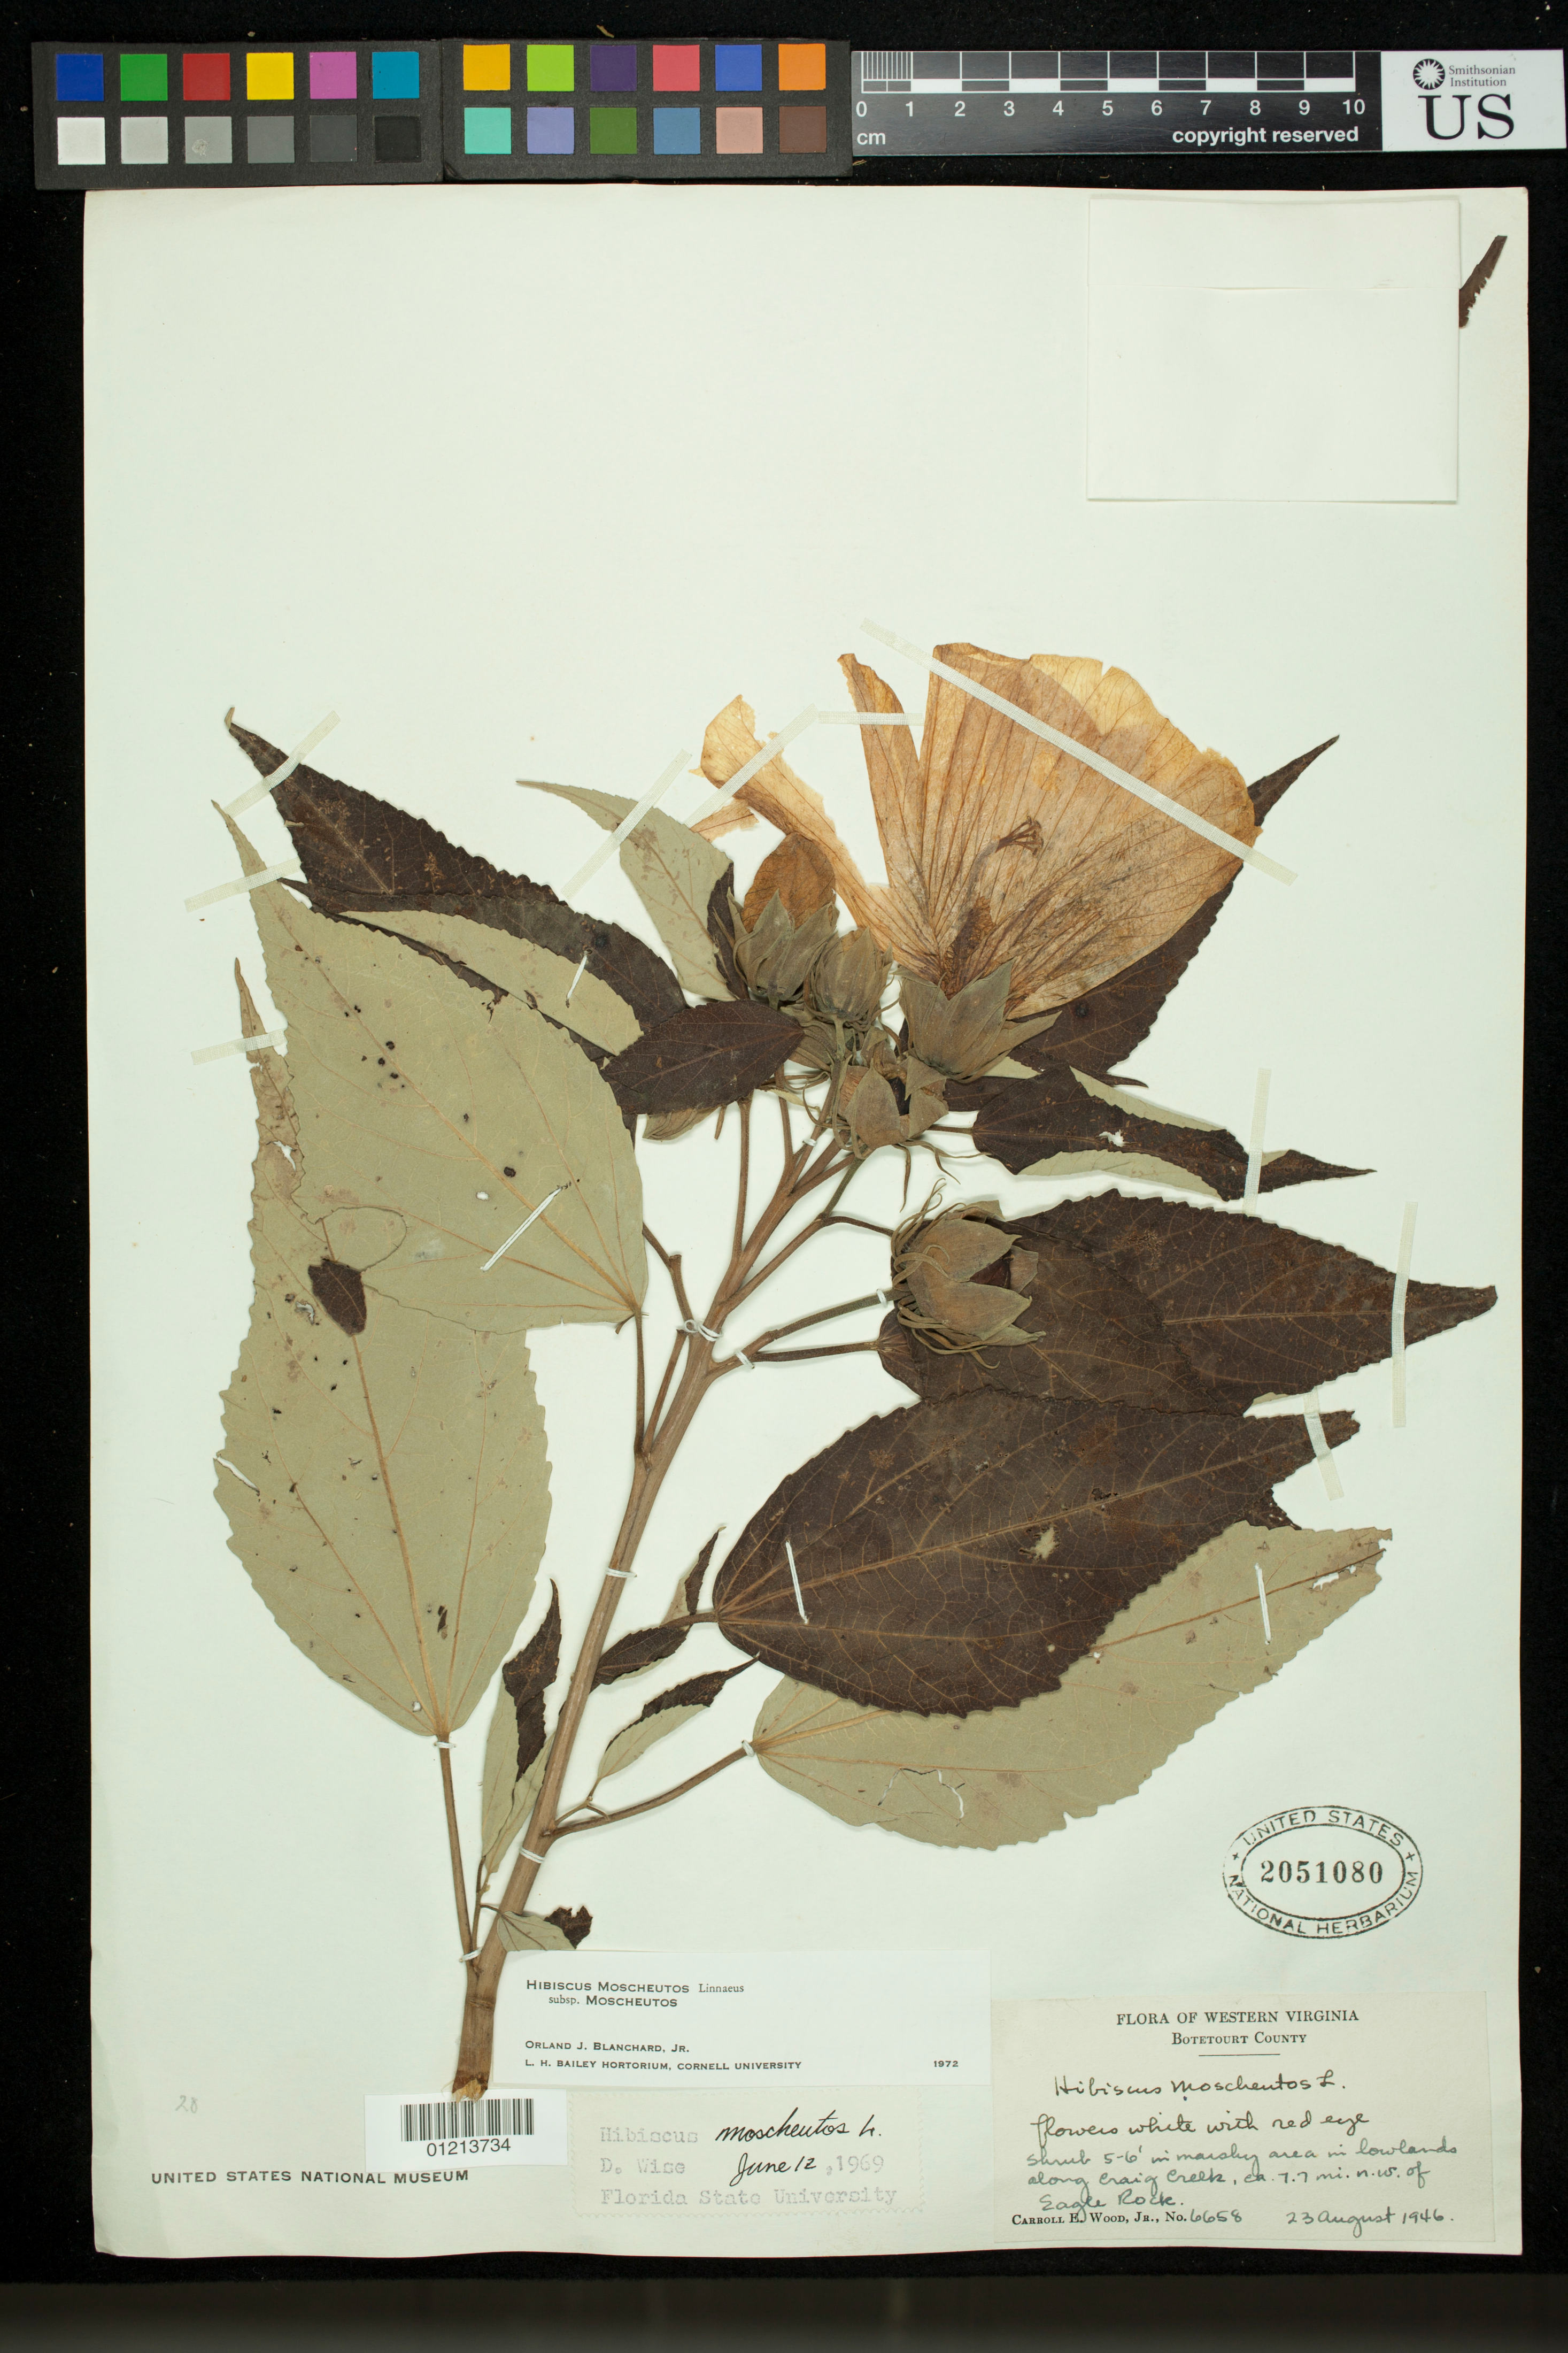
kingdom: Plantae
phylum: Tracheophyta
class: Magnoliopsida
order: Malvales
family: Malvaceae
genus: Hibiscus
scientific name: Hibiscus moscheutos subsp. moscheutos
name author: L.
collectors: C. Wood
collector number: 6658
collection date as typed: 23 Aug 1946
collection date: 1946-08-23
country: United States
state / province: Virginia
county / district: Botetourt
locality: Western Virginia. Botetourt County.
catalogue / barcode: US 2051080